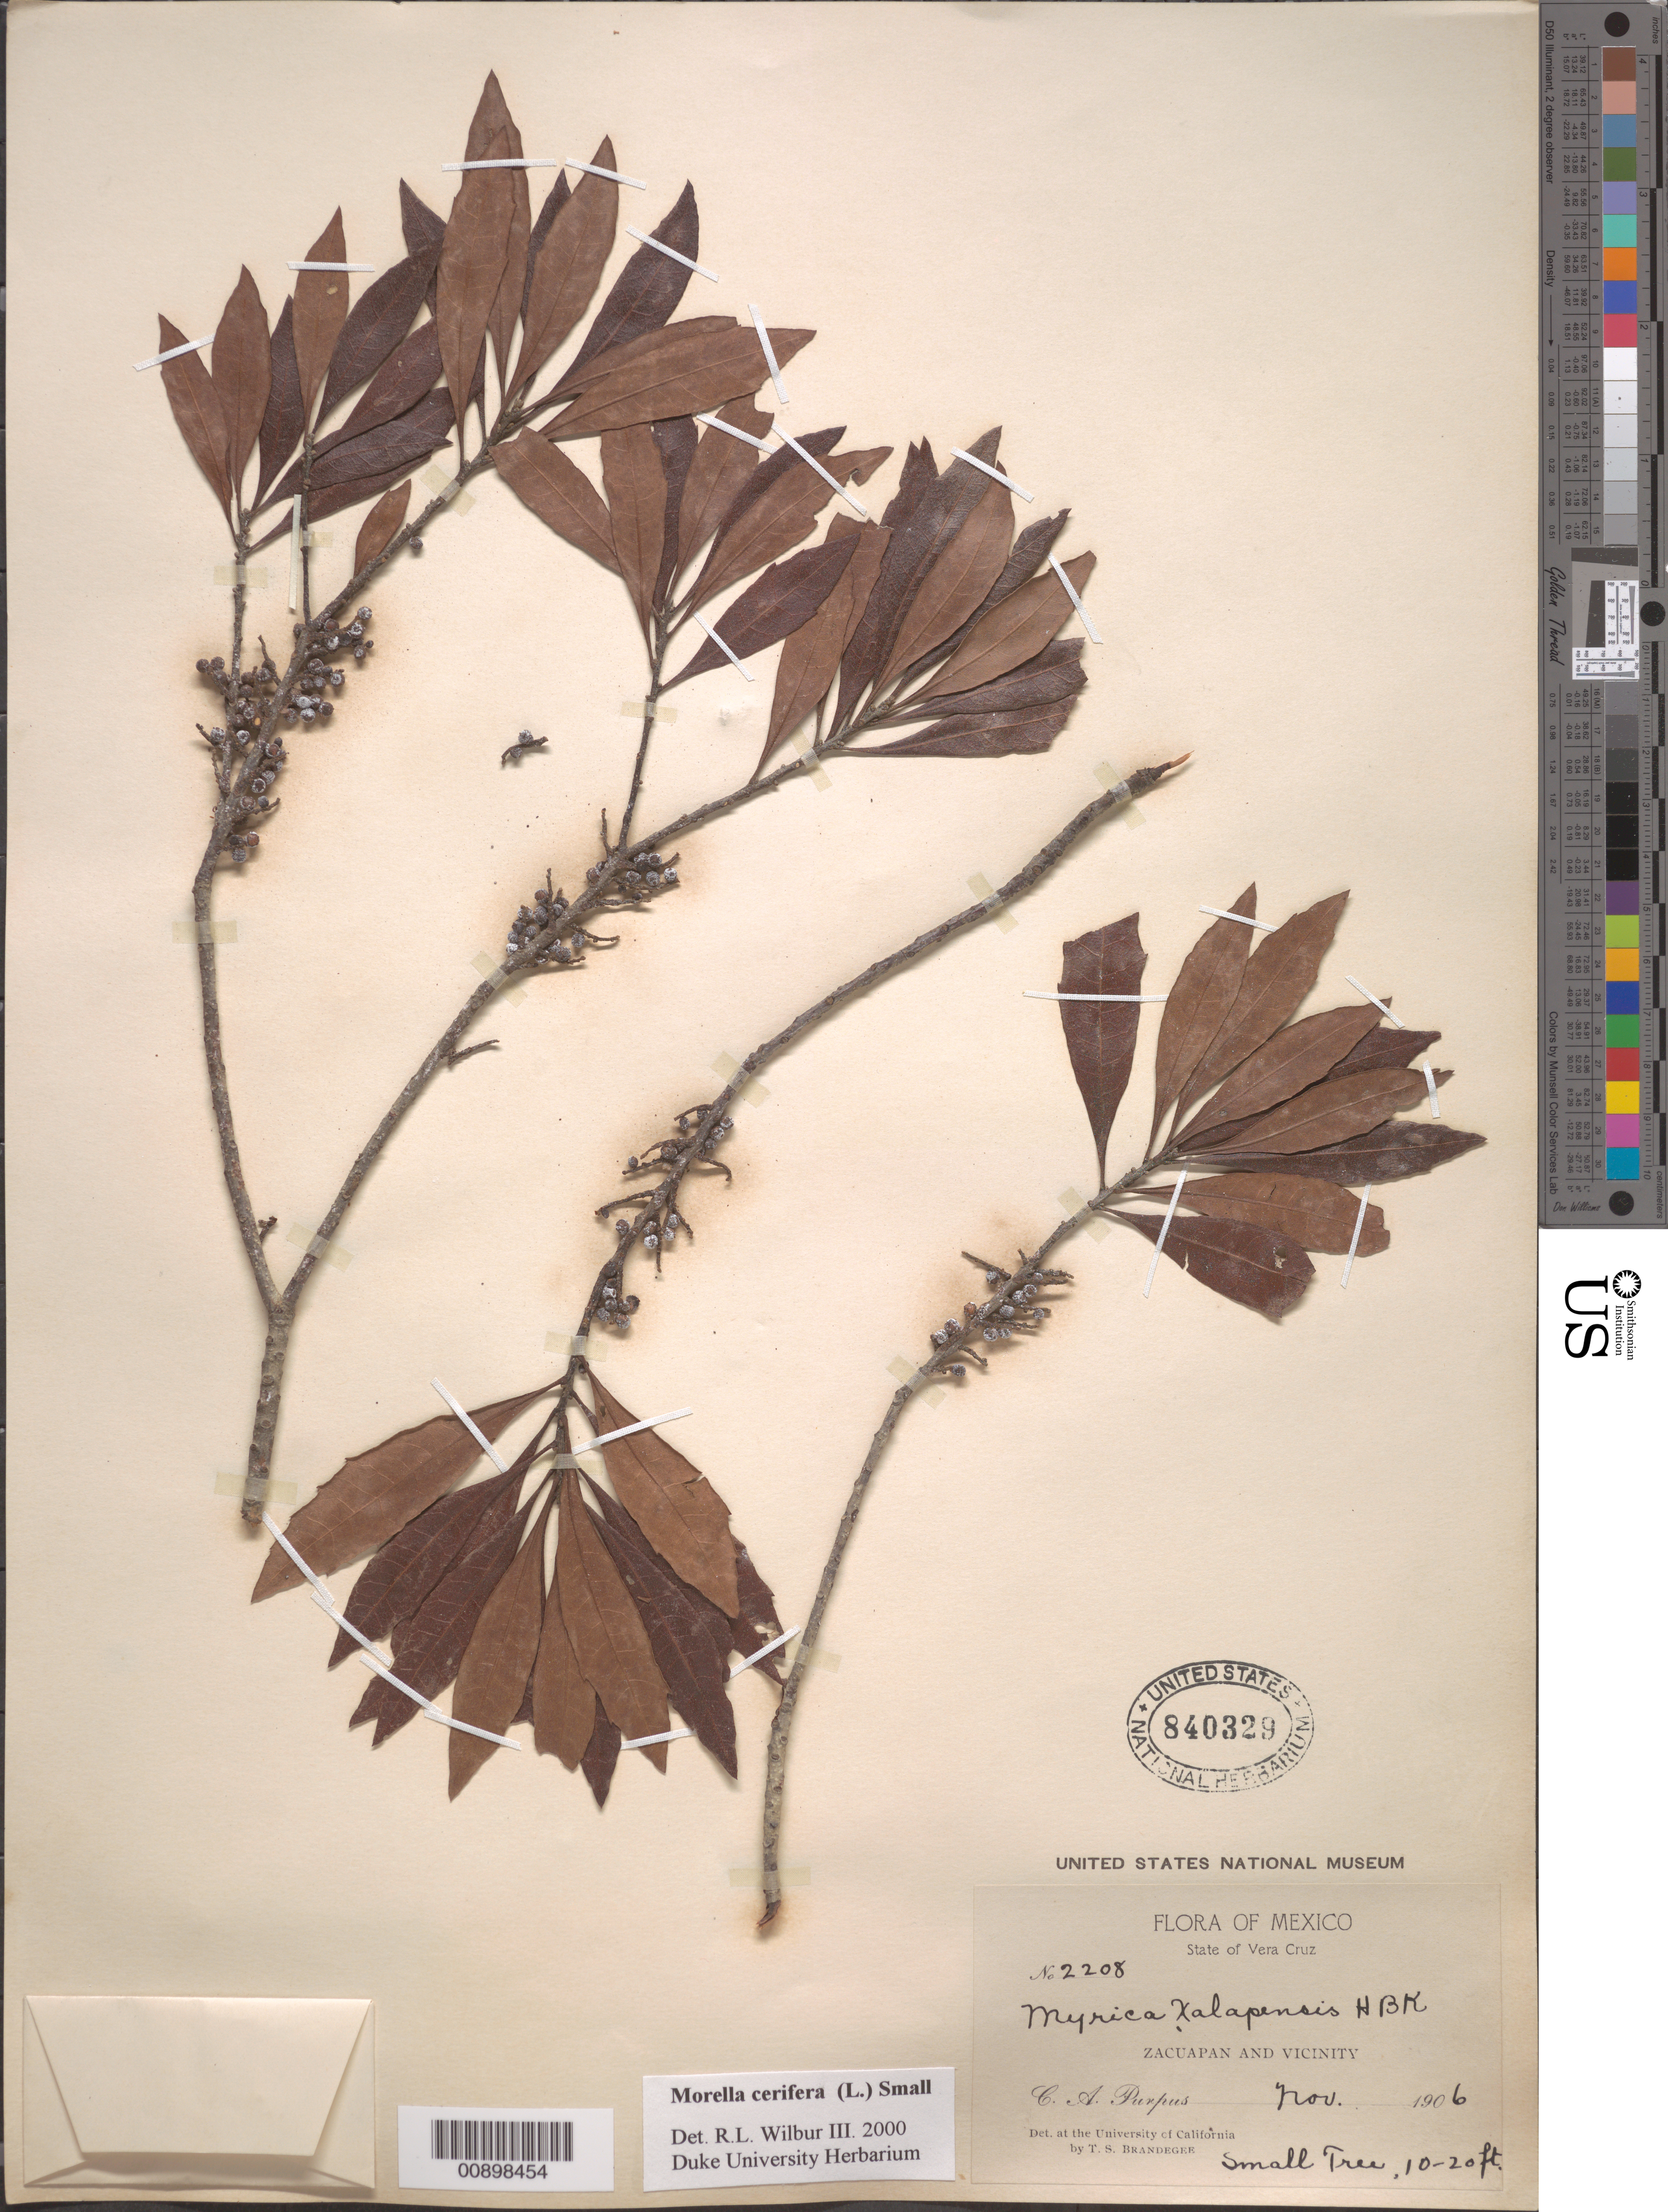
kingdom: Plantae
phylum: Tracheophyta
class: Magnoliopsida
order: Fagales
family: Myricaceae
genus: Morella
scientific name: Morella cerifera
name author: (L.) Small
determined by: Wilbur, R. L.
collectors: C. A. Purpus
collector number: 2208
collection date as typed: Nov 1906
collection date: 1906-11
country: Mexico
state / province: Veracruz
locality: Zacuapan and vicinity. State of Veracruz.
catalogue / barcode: US 840329